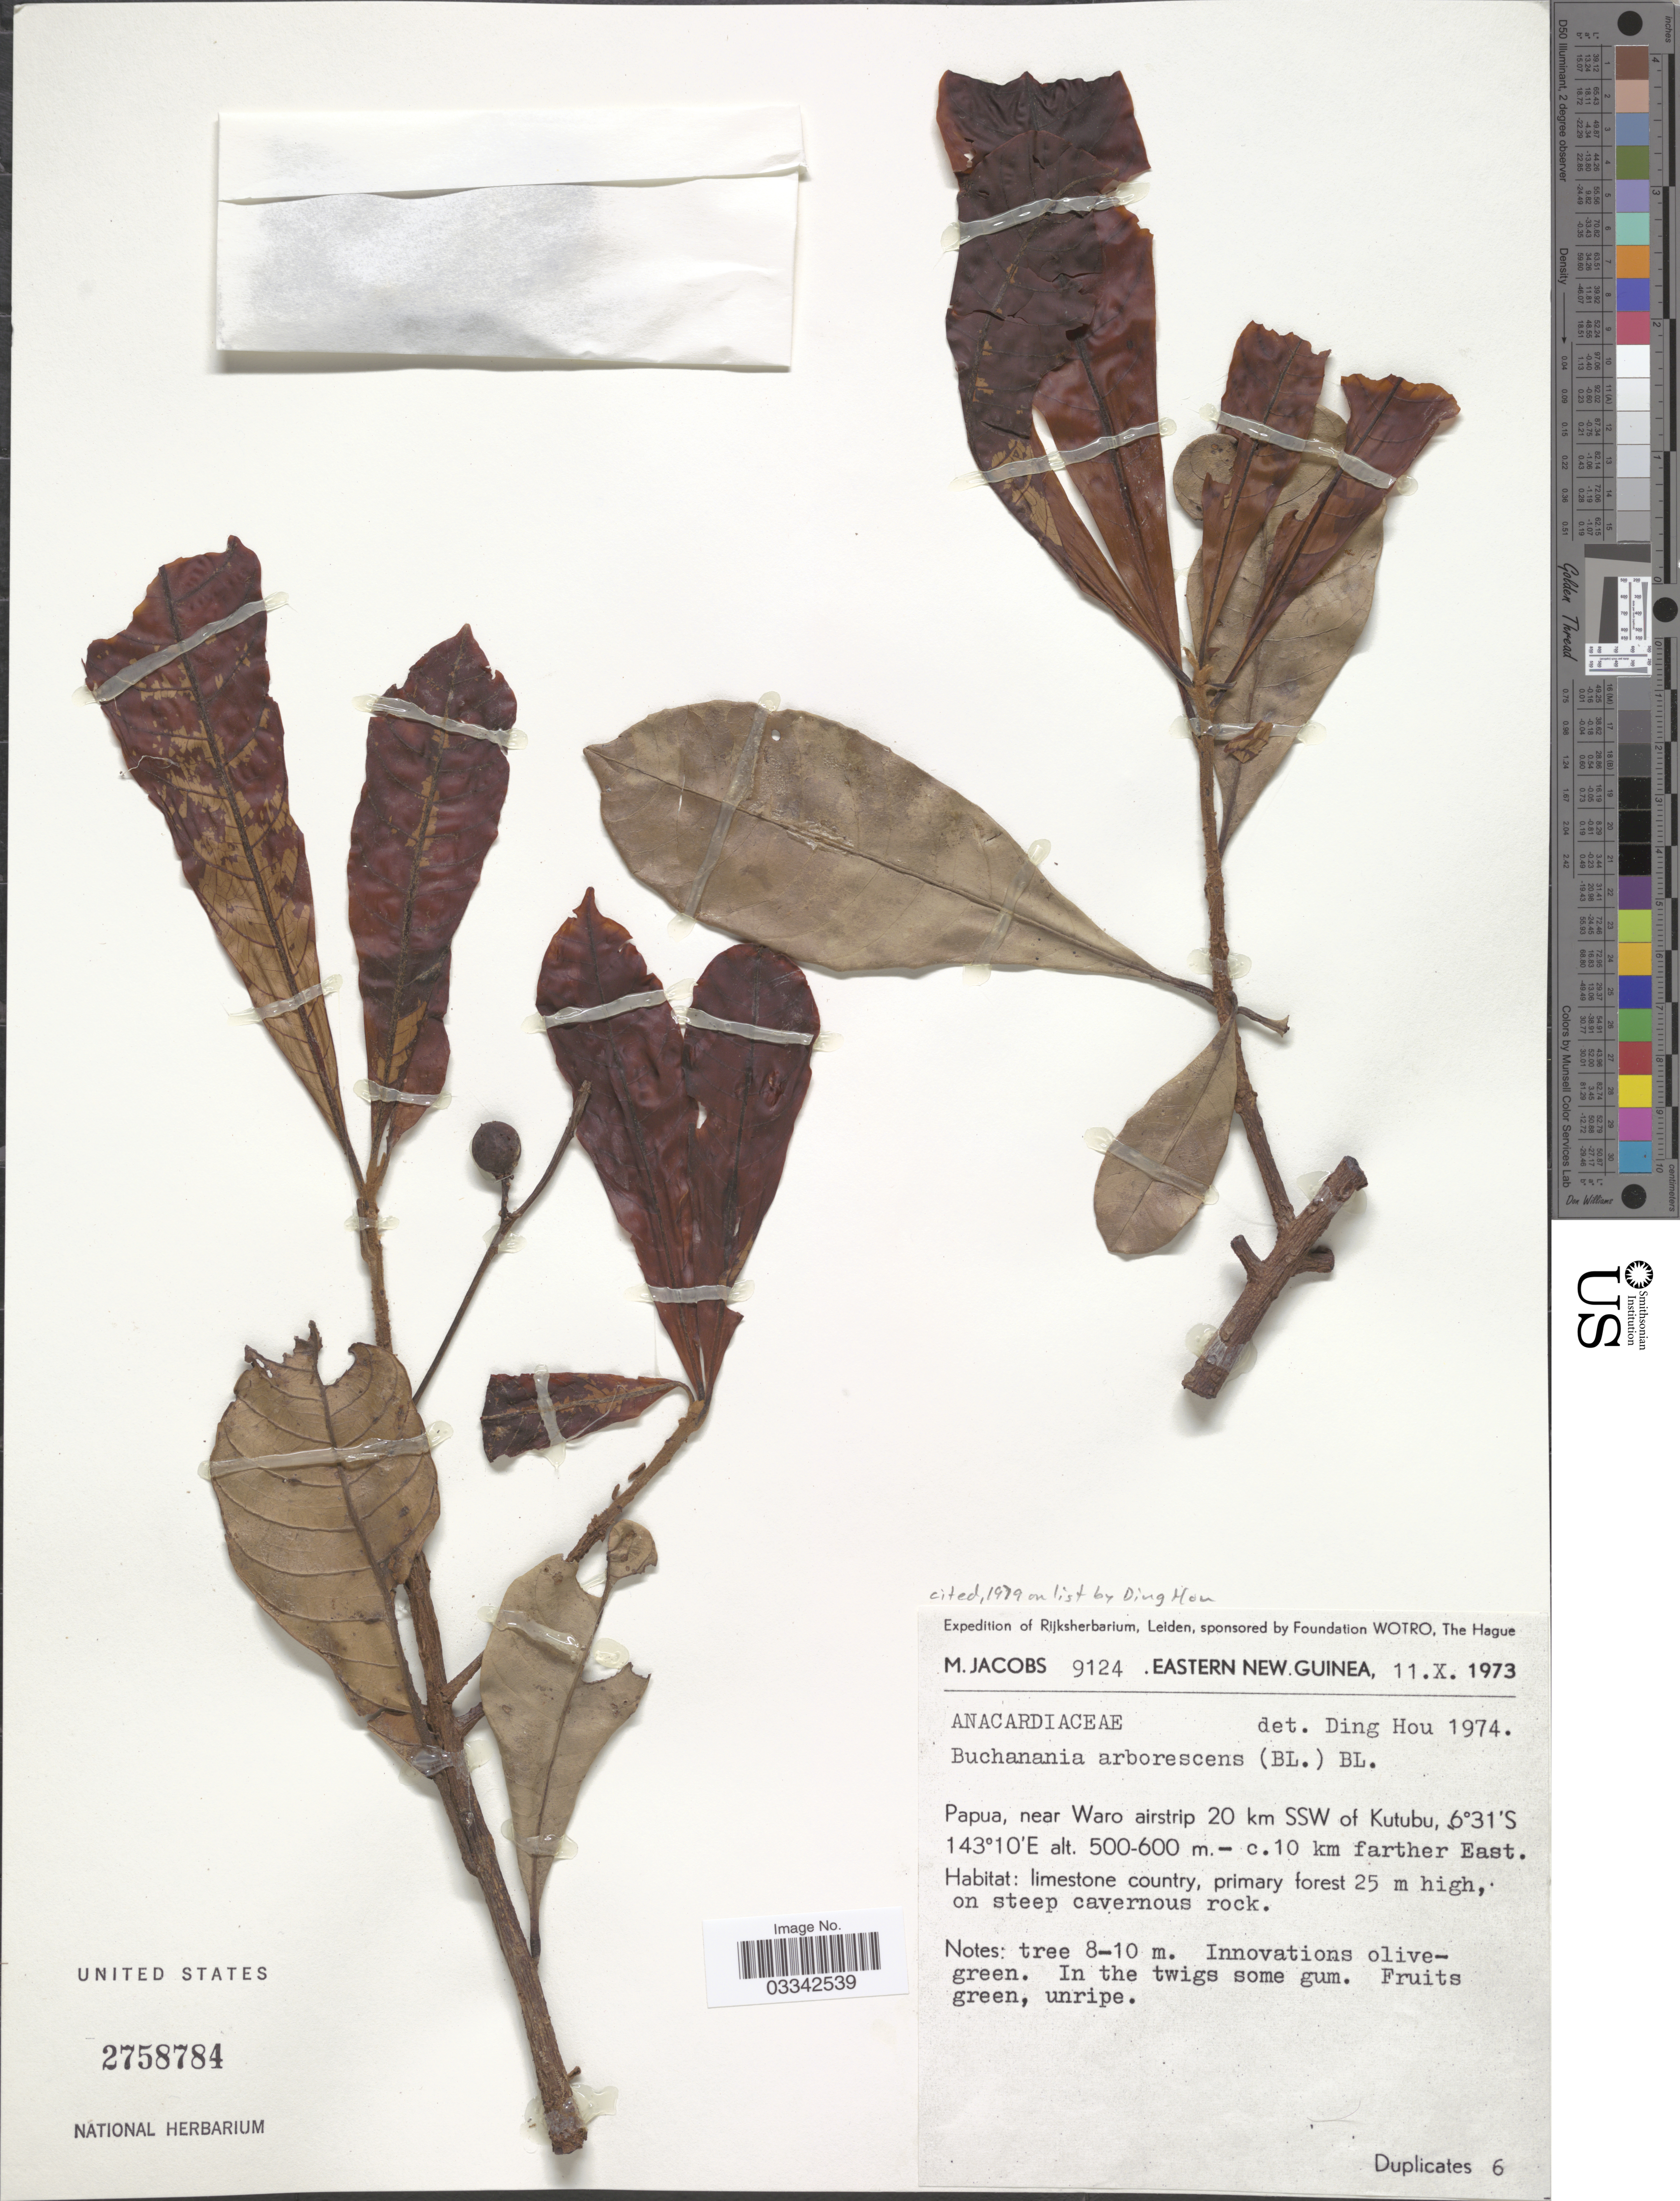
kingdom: Plantae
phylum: Tracheophyta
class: Magnoliopsida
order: Sapindales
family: Anacardiaceae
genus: Buchanania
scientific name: Buchanania arborescens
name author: (Blume) Blume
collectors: M. Jacobs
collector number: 9124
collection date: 1973-10-11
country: Papua New Guinea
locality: Eastern New Guinea. Papua, near Waro airstrip 20 km SSW of Kutubu, c. 10 km farther East.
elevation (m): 500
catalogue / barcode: US 2758784